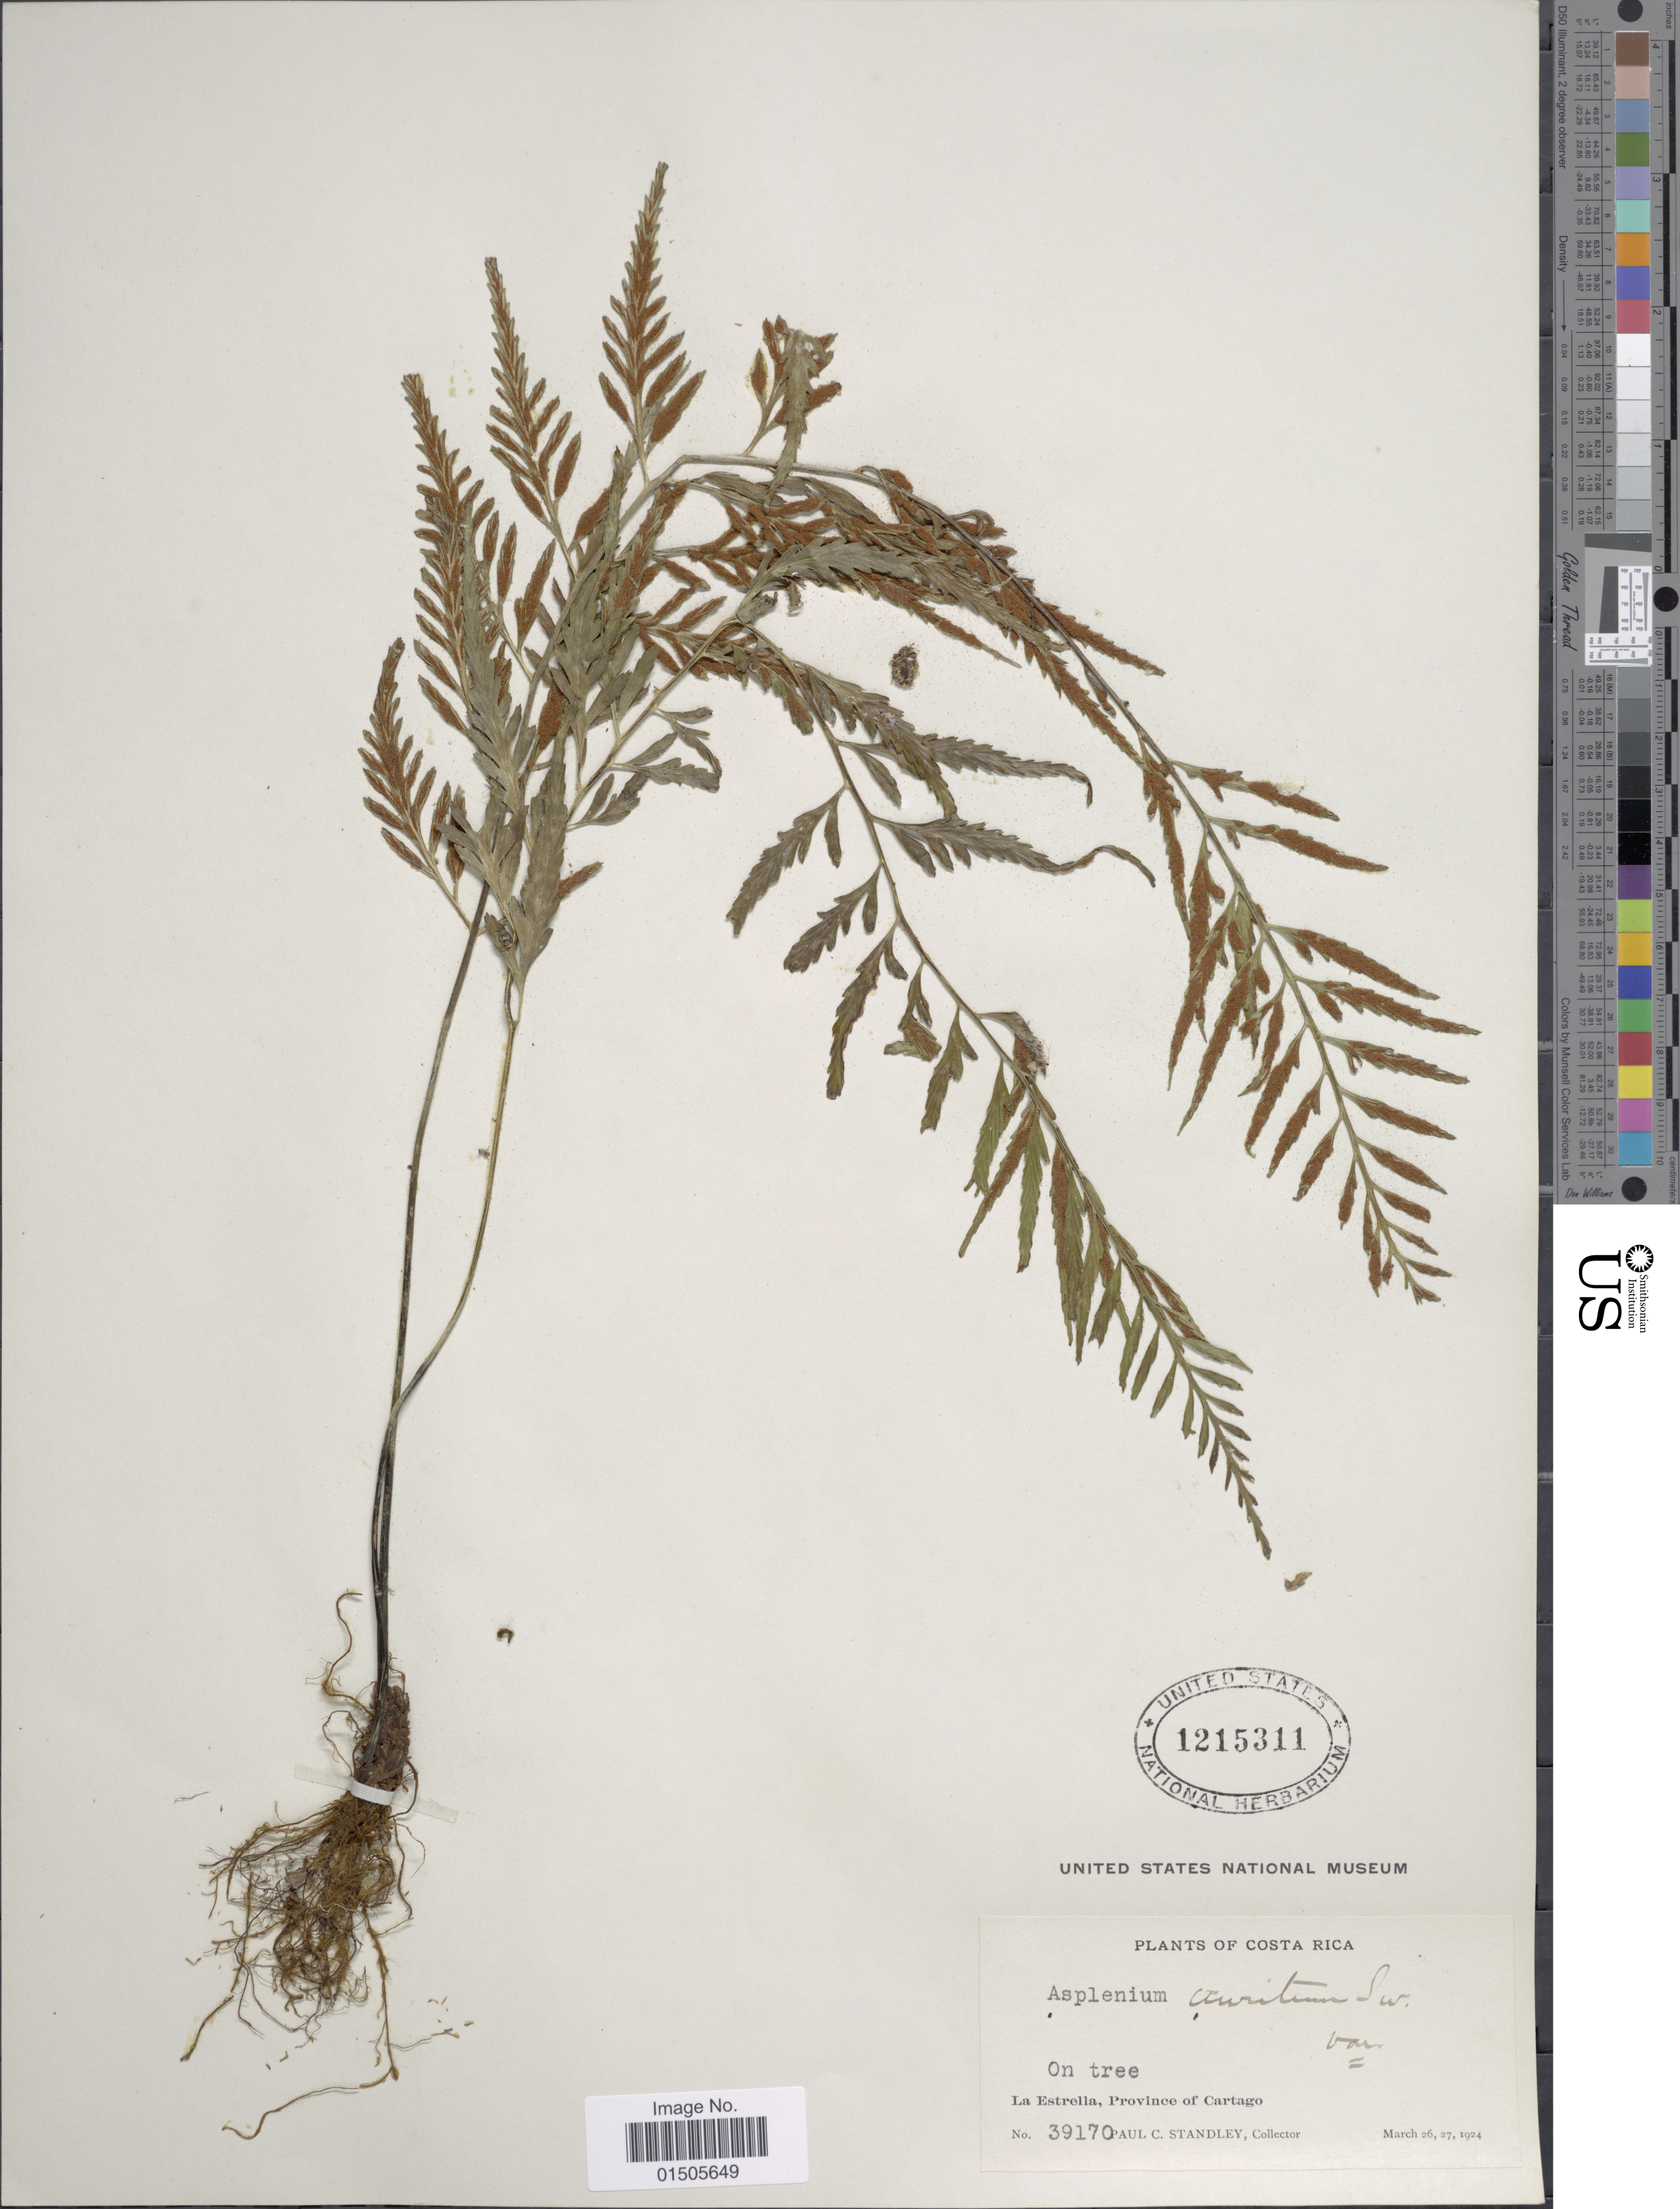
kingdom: Plantae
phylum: Tracheophyta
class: Polypodiopsida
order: Polypodiales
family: Aspleniaceae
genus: Asplenium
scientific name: Asplenium auritum var. moritzianum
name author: Hieron.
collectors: P. C. Standley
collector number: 39170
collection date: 1924-03-26/1924-03-27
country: Costa Rica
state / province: Cartago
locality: La Estrella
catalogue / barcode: US 1215311